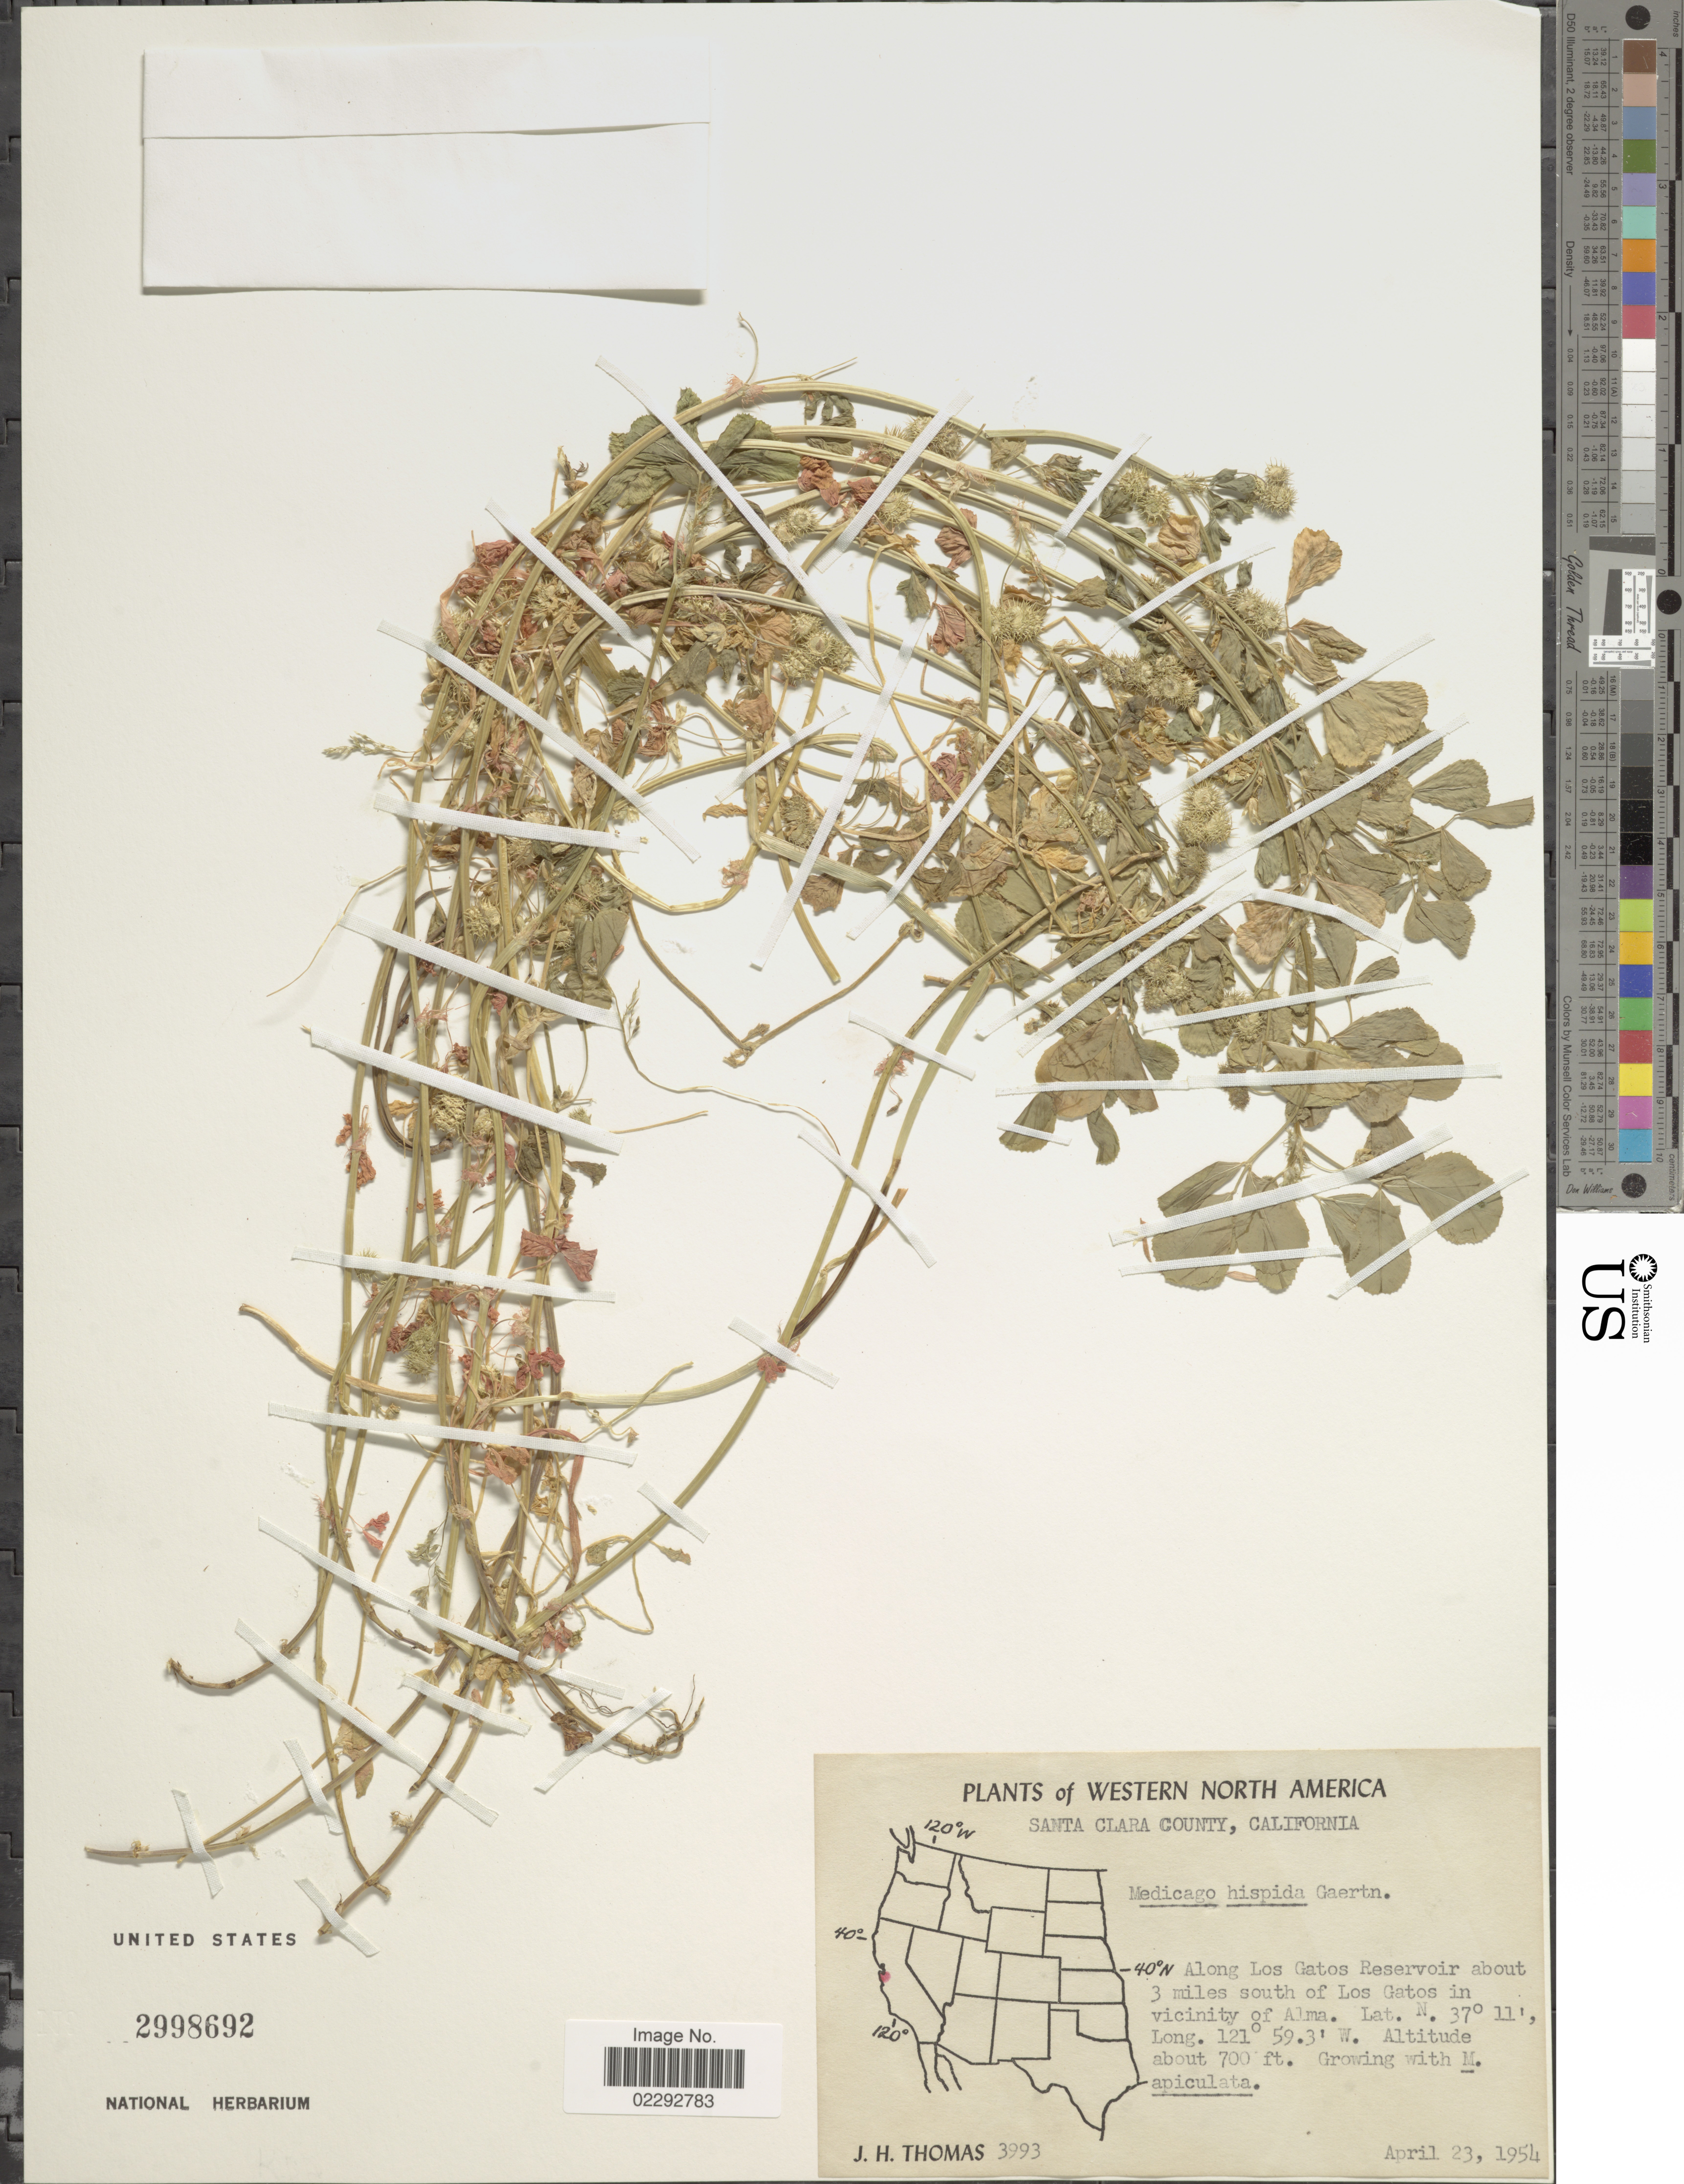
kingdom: Plantae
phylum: Tracheophyta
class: Magnoliopsida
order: Fabales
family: Fabaceae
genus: Medicago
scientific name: Medicago hispida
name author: Gaertn.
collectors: J. H. Thomas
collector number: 3993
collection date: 1954-04-23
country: United States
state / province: California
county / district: Santa Clara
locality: Santa Clara County. Along Los Gatos Reservoir about 3 miles south of Los Gatos in vicinity of Alma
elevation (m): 213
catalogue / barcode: US 2998692